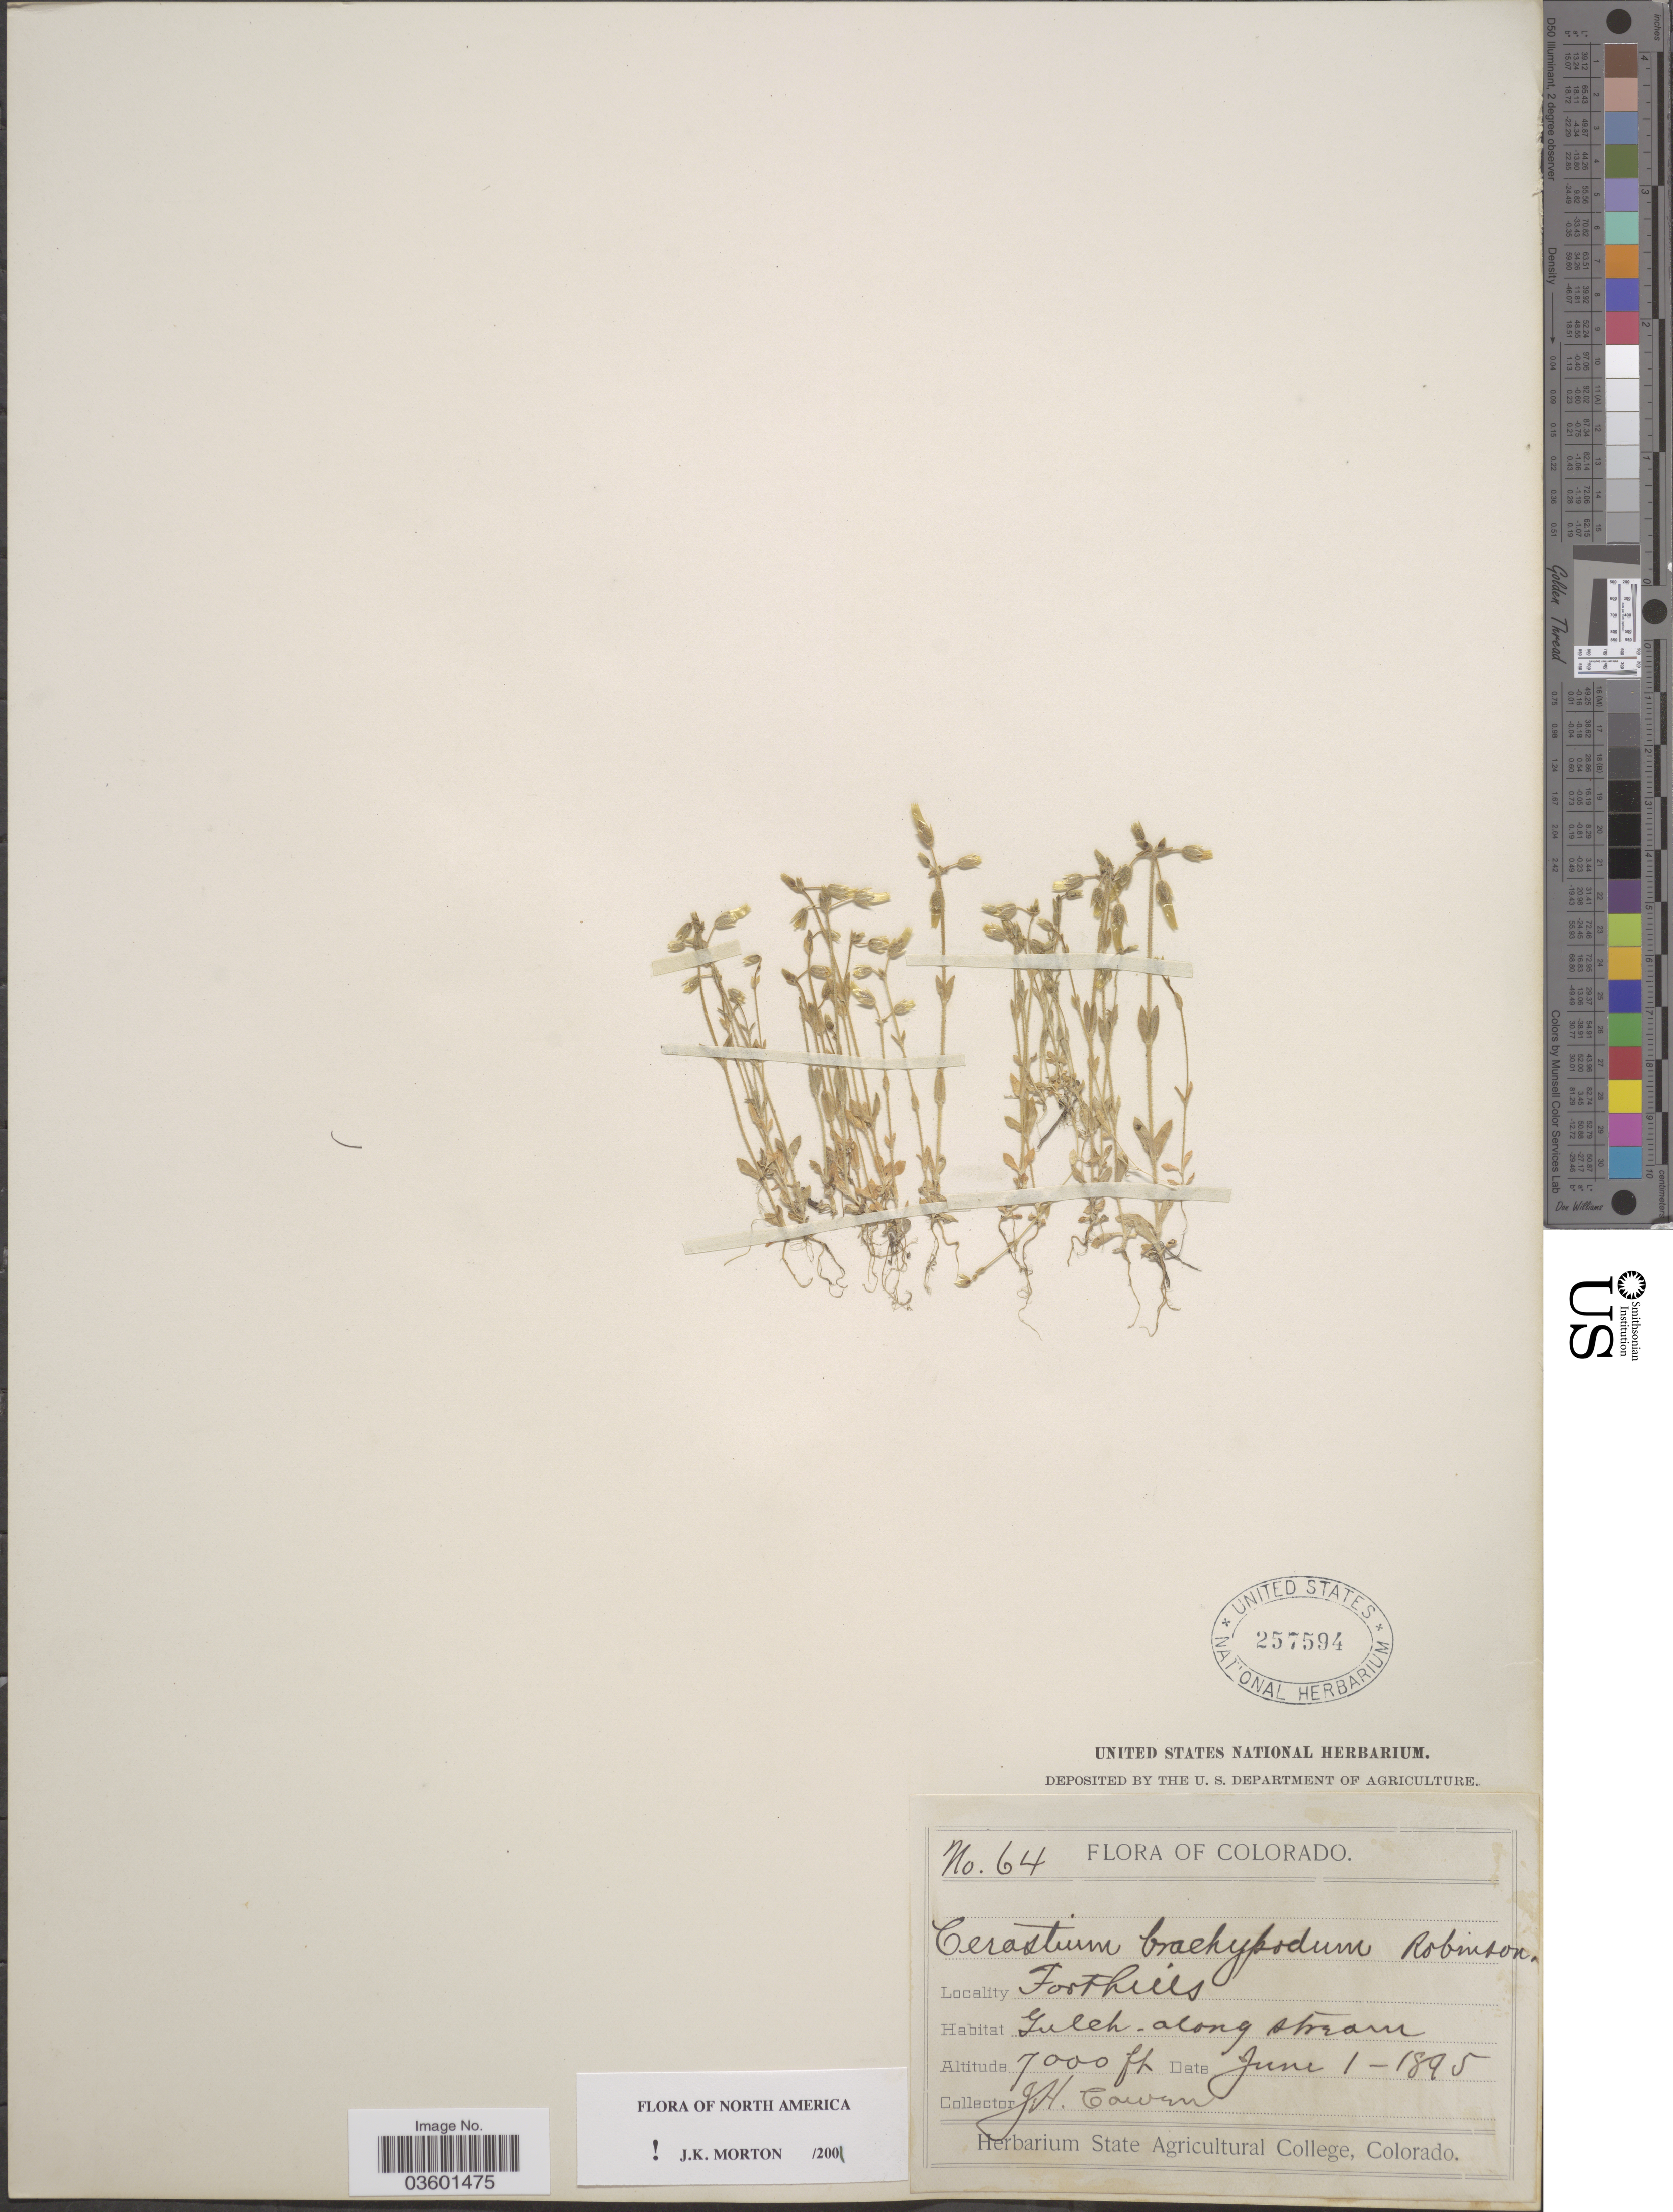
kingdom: Plantae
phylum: Tracheophyta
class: Magnoliopsida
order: Caryophyllales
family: Caryophyllaceae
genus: Cerastium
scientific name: Cerastium brachypodum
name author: (Engelm. ex A. Gray) B.L. Rob.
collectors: J. H. Cowen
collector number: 64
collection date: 1895-06-01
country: United States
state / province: Colorado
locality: Foothills. Gulch - along stream.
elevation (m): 2134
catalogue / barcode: US 257594